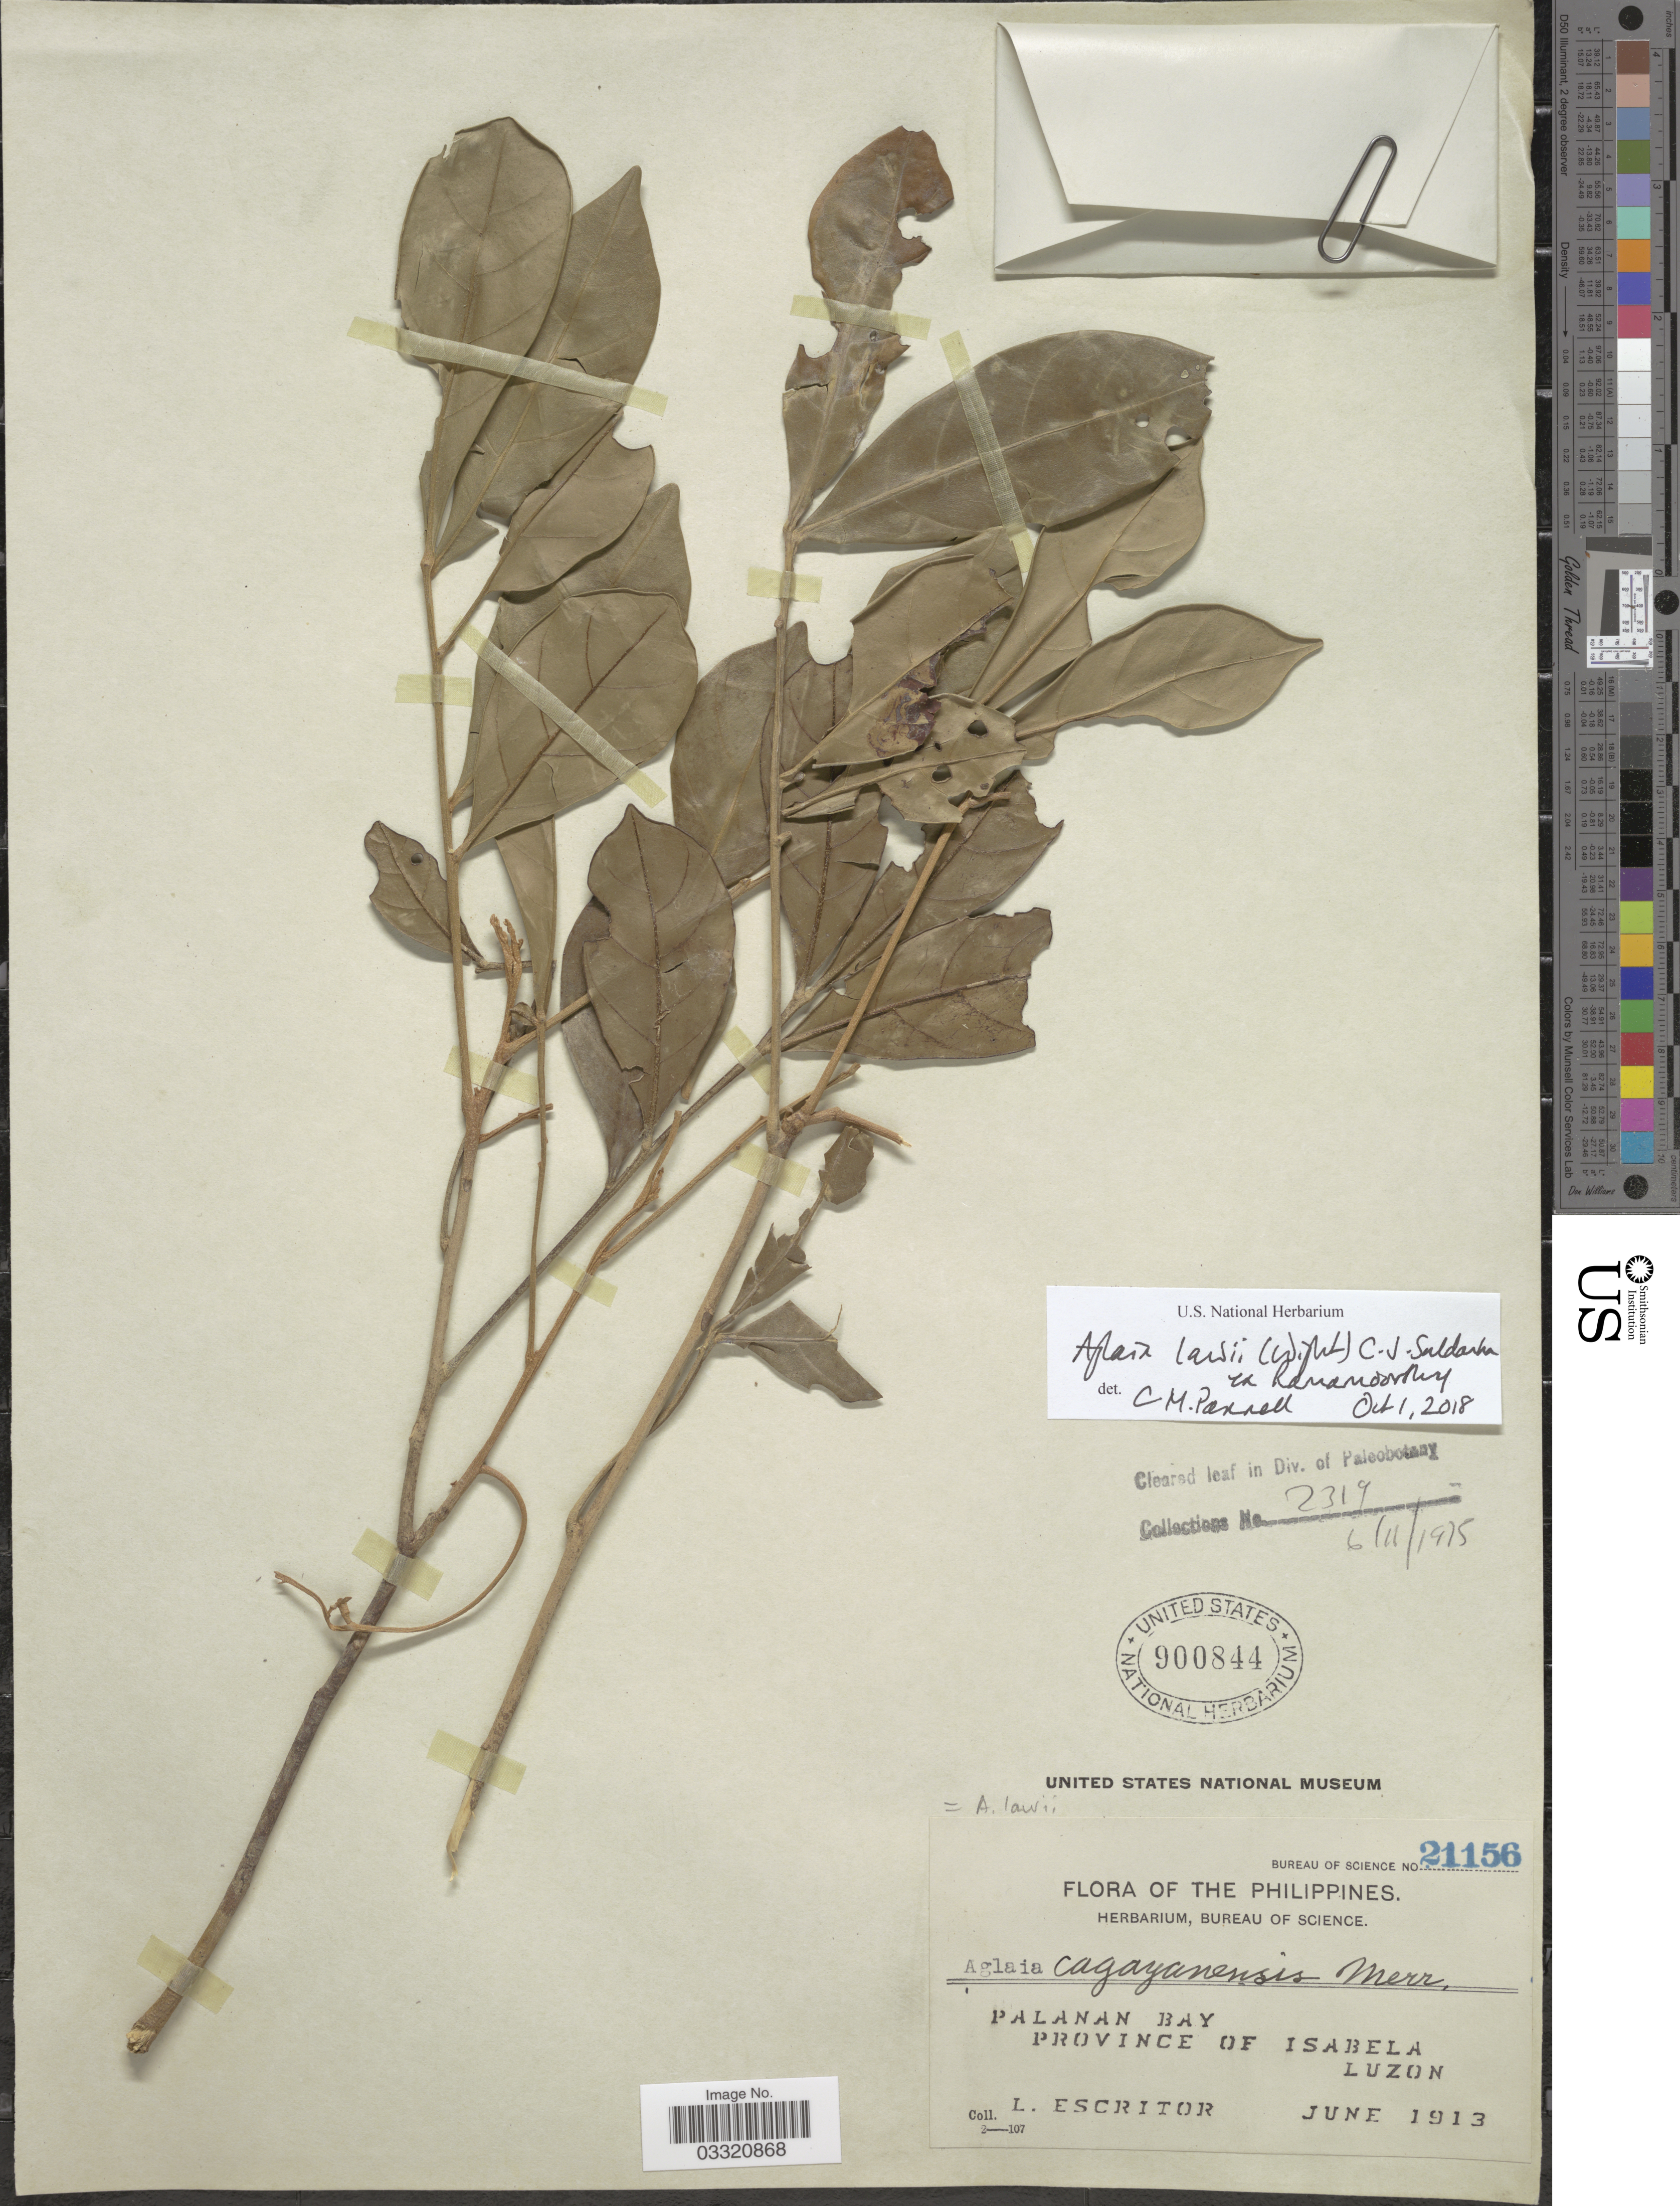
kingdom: Plantae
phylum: Tracheophyta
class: Magnoliopsida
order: Sapindales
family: Meliaceae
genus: Aglaia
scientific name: Aglaia lawii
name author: (Wight) C.J. Saldanha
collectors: L. Escritor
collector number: Bureau of Science 21156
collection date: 1913-06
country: Philippines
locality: Palanan Bay, Province of Isabela, Luzon.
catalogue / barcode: US 900844